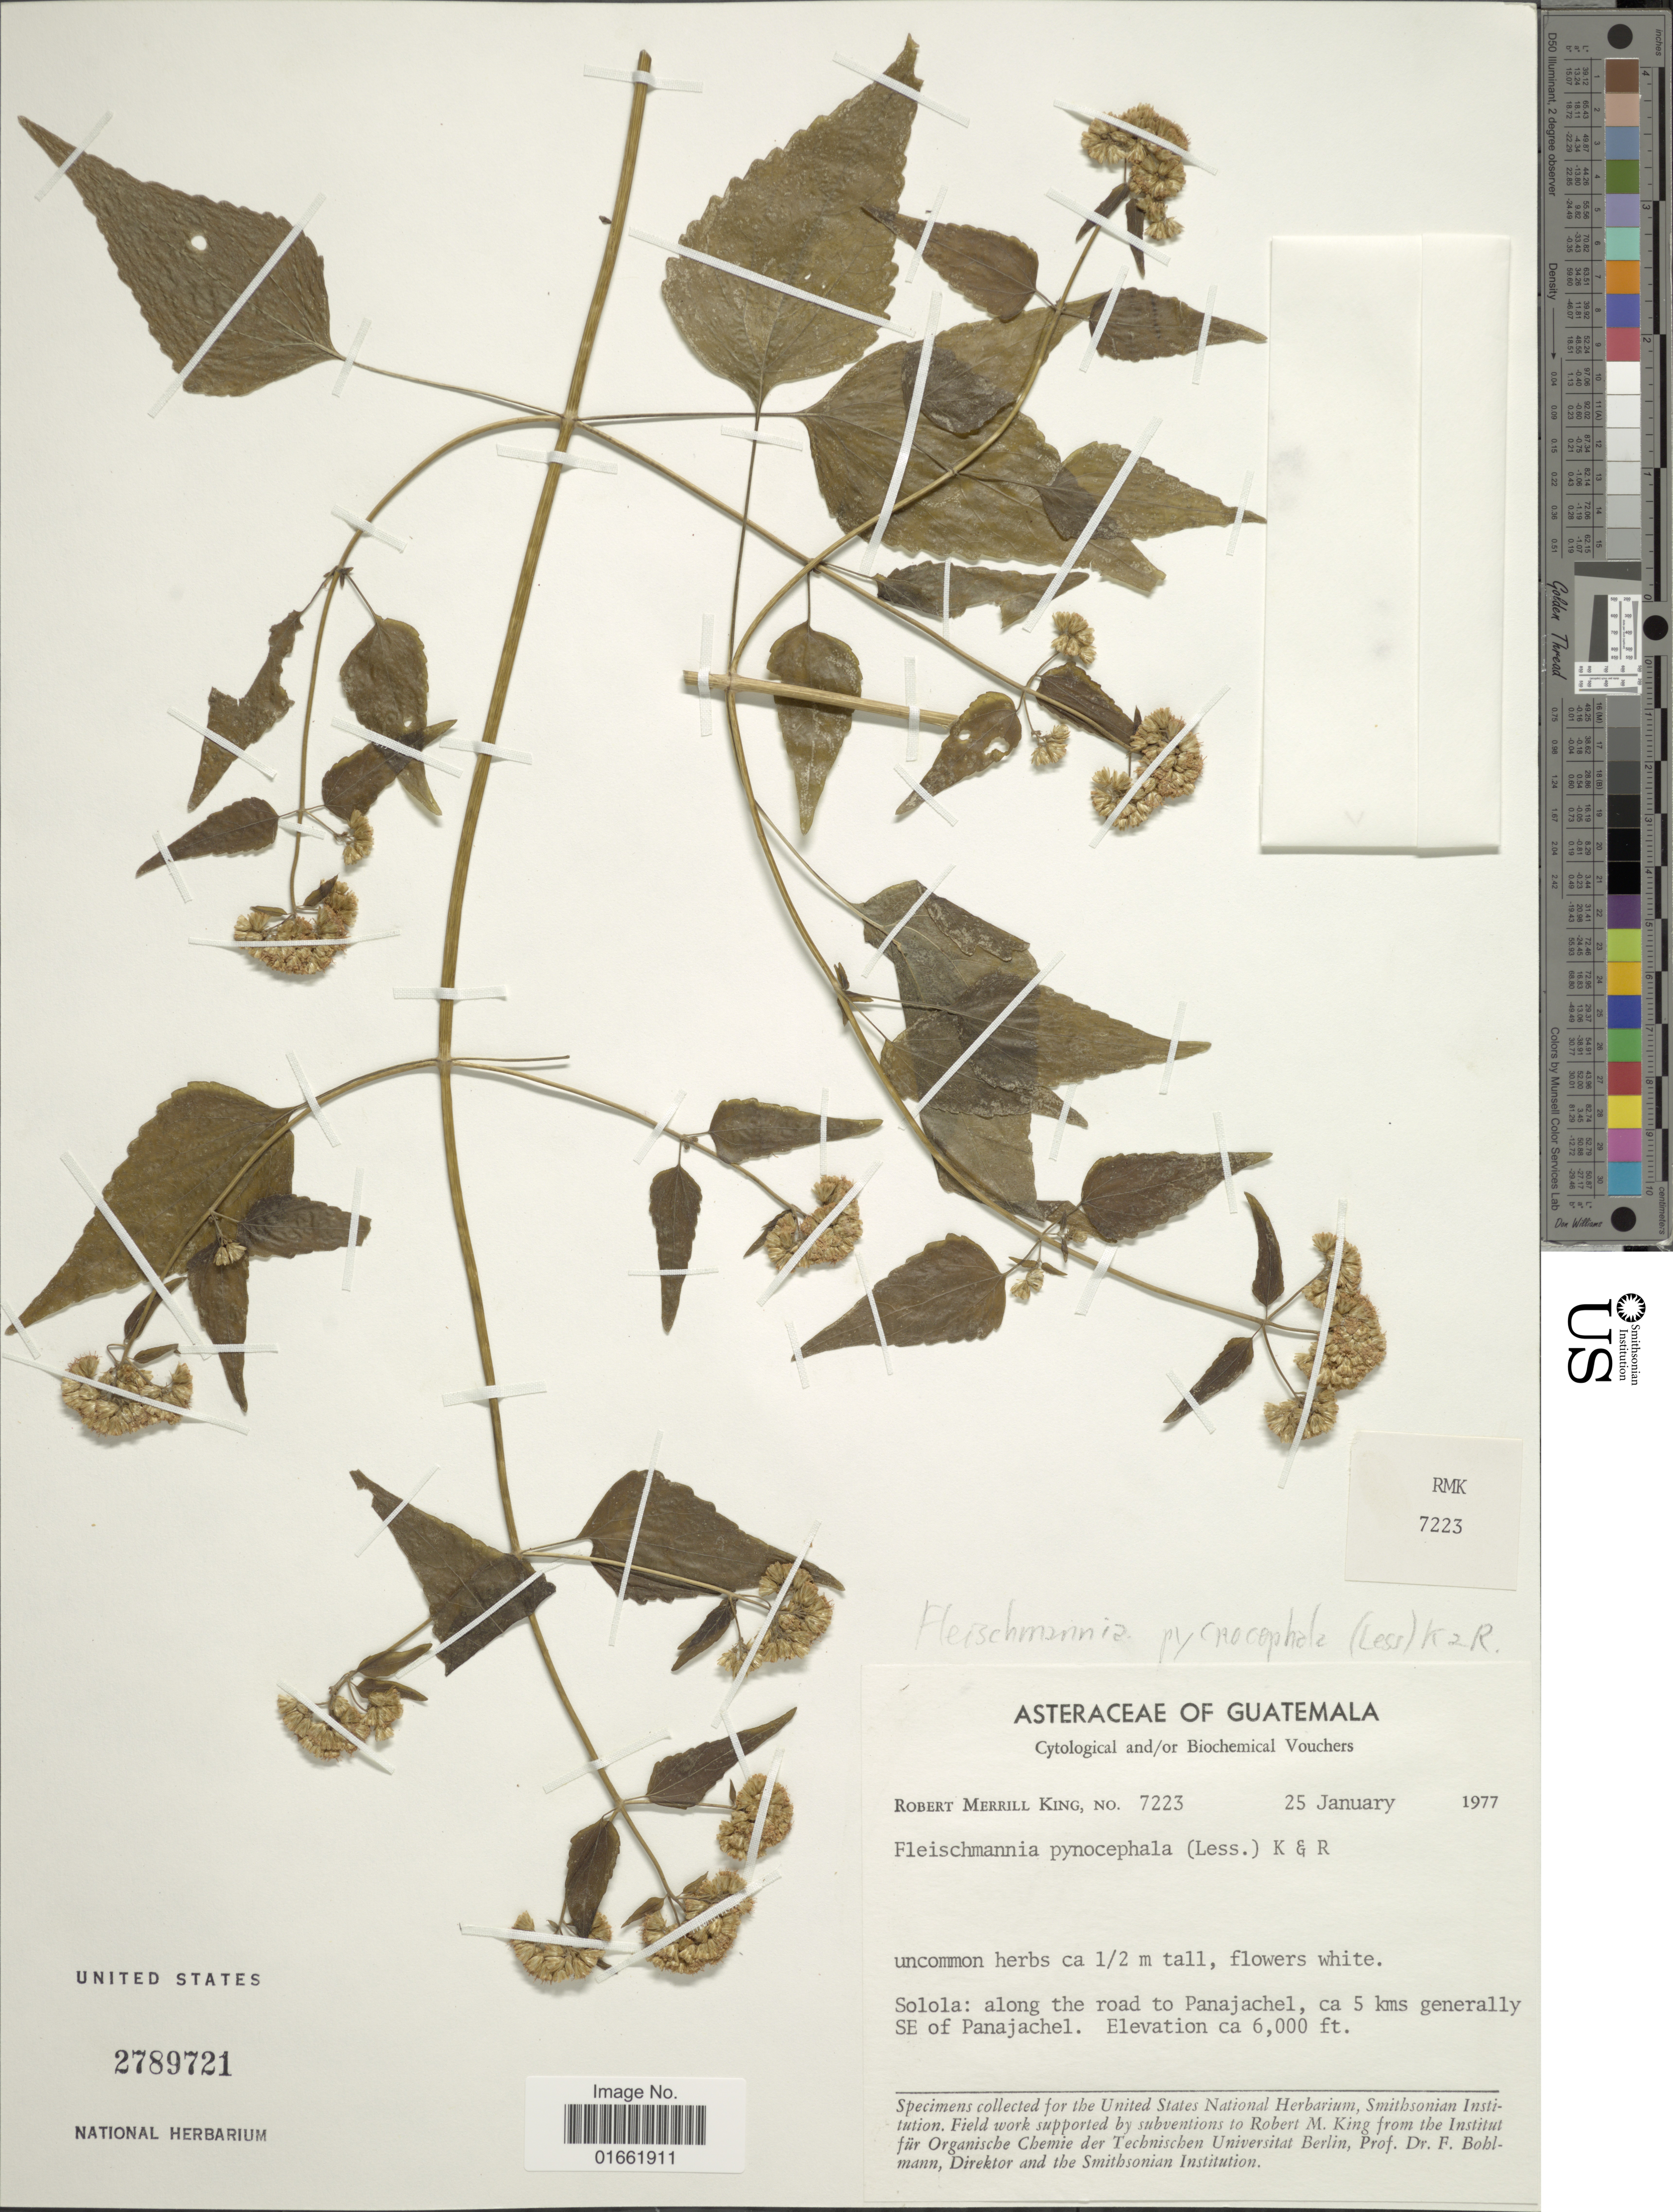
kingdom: Plantae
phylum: Tracheophyta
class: Magnoliopsida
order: Asterales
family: Asteraceae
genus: Fleischmannia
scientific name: Fleischmannia pycnocephala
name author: (Less.) R.M. King & H. Rob.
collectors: R. M. King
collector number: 7223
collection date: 1977-01-25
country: Guatemala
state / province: Sololá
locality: Solola: along the road to Panajachel, ca 5 kms generally SE of Panajachel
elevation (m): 1829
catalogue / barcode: US 2789721